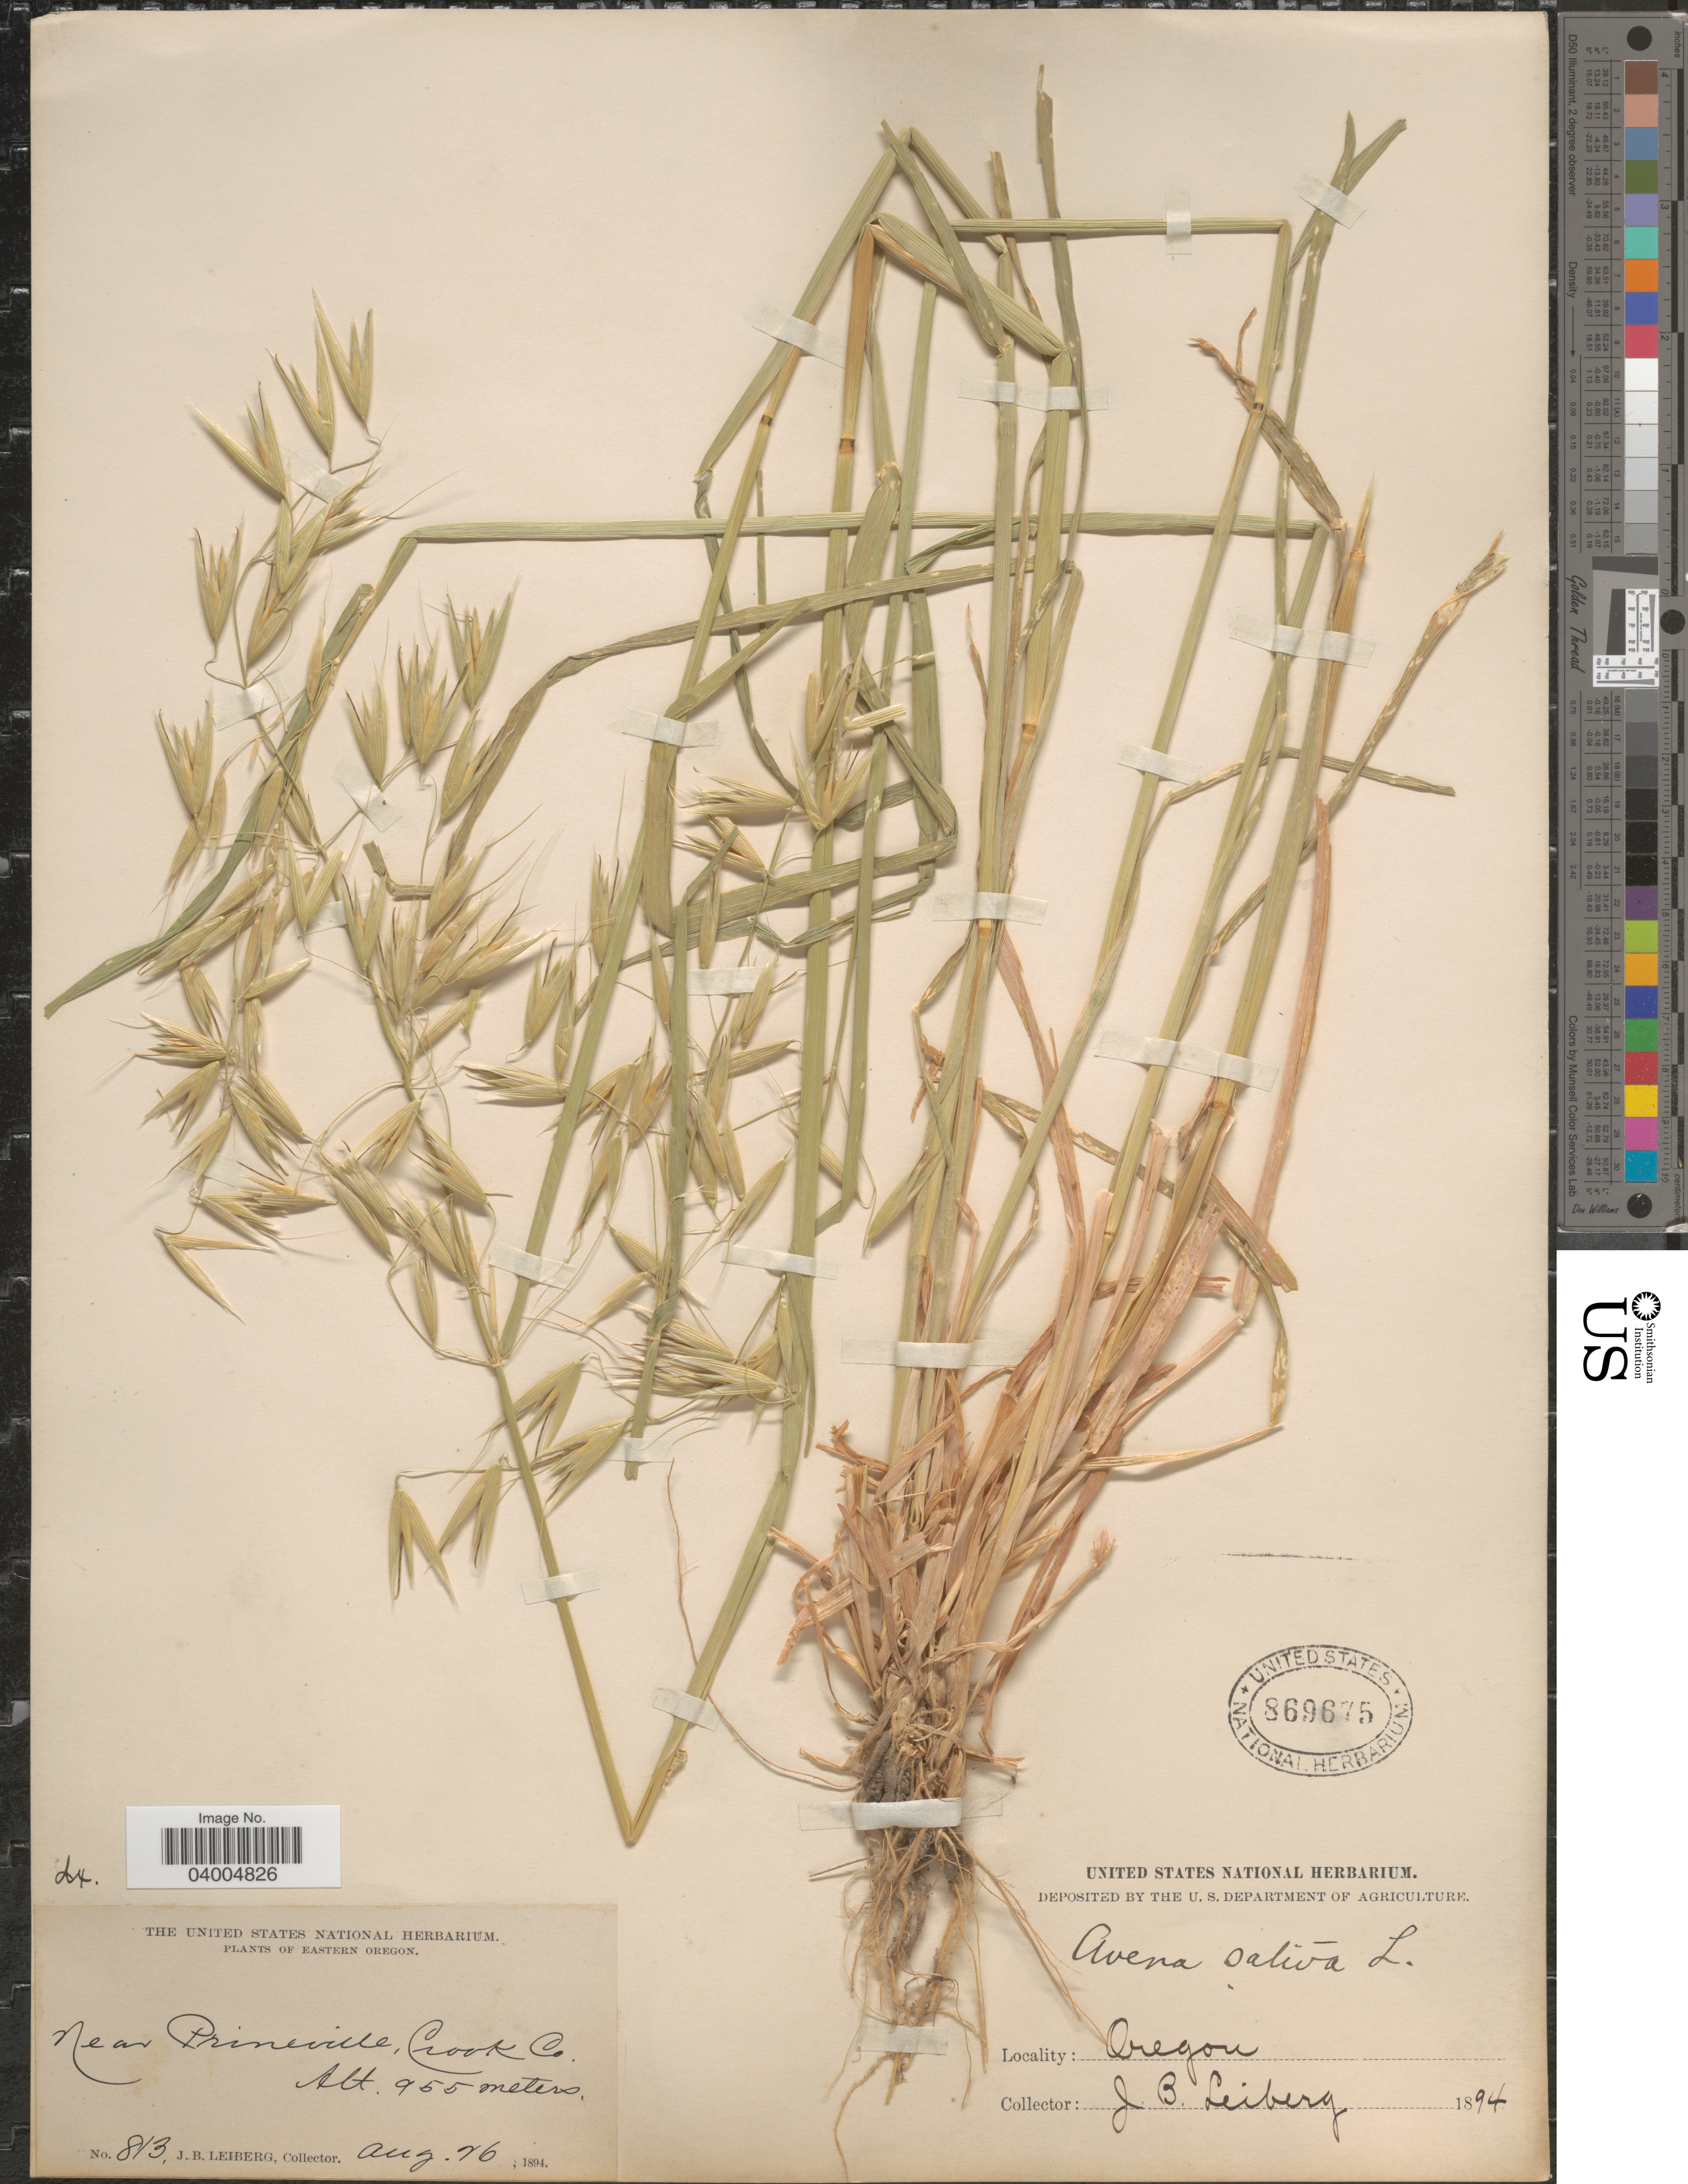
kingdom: Plantae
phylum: Tracheophyta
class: Liliopsida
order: Poales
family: Poaceae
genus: Avena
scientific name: Avena fatua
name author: L.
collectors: J. B. Leiberg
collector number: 813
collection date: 1894-08-23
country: United States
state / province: Oregon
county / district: Crook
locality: Eastern Oregon. Near Prineville, Crook Co.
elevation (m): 955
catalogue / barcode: US 869675